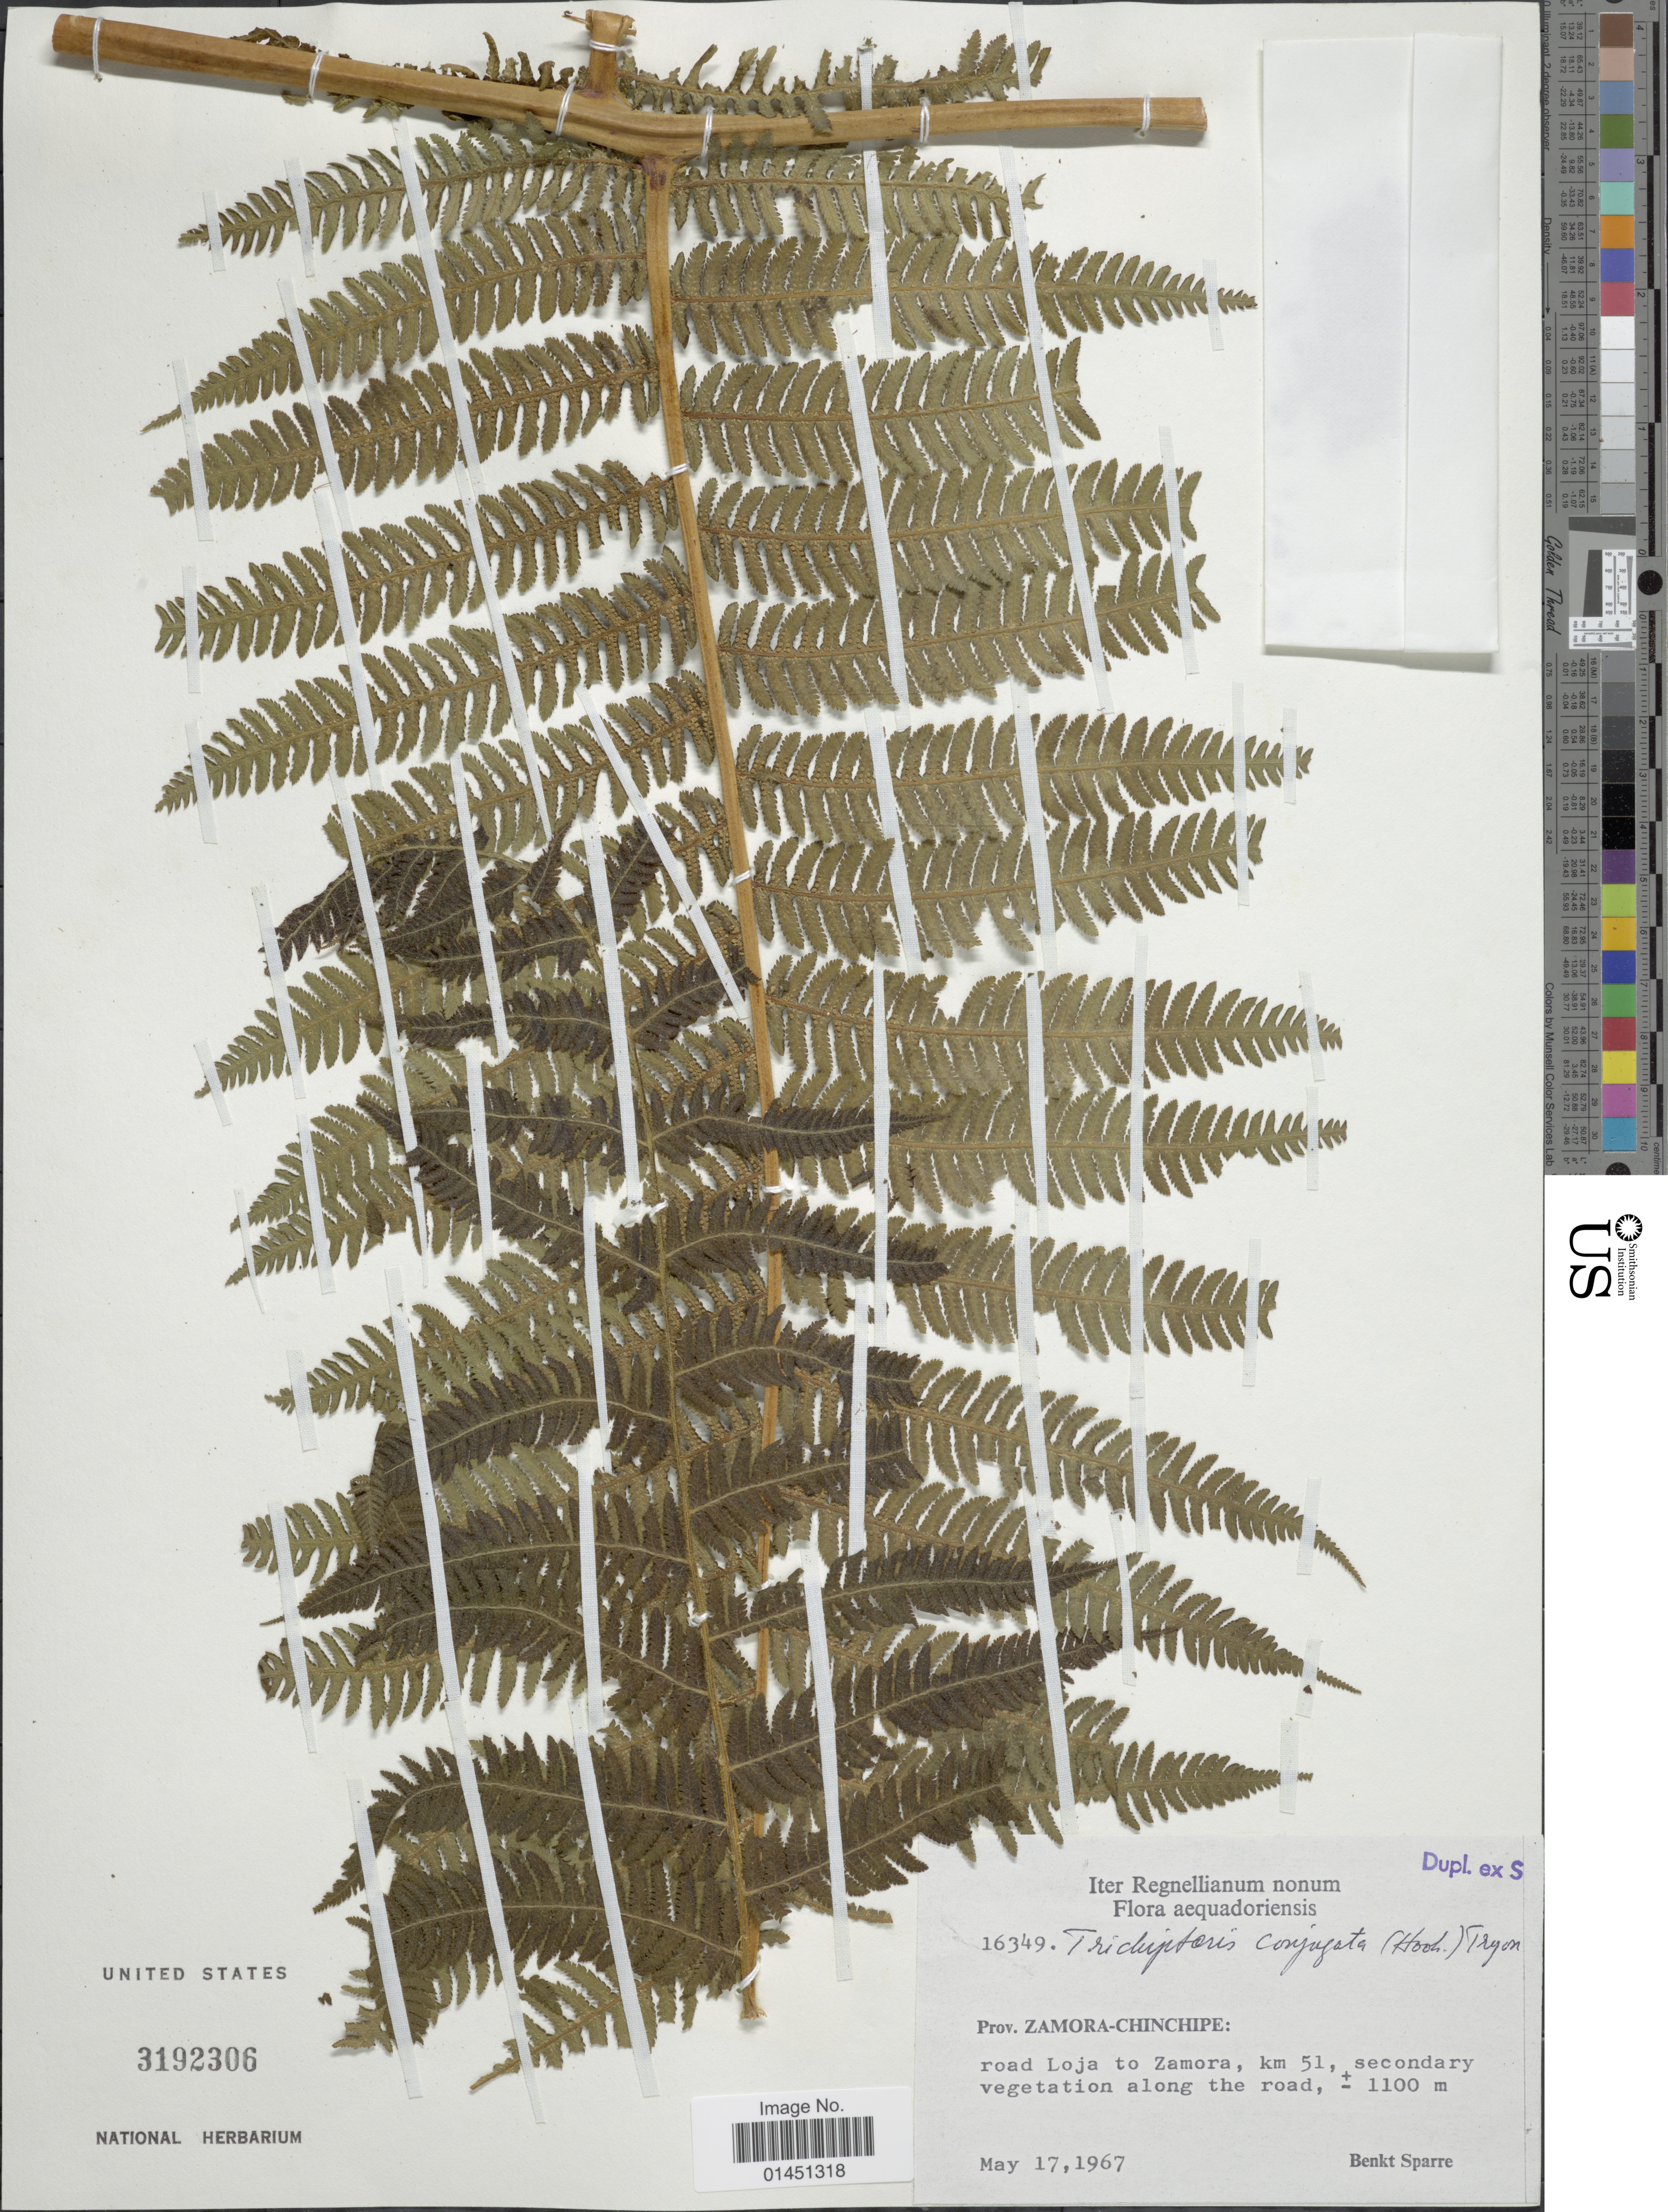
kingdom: Plantae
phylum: Tracheophyta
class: Polypodiopsida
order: Cyatheales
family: Cyatheaceae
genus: Cyathea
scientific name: Cyathea conjugata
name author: (Hook.) Domin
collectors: B. Sparre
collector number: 16349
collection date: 1967-05-17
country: Ecuador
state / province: Zamora-Chinchipe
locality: Road Loja to Zamora, km 51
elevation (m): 1100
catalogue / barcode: US 3192306